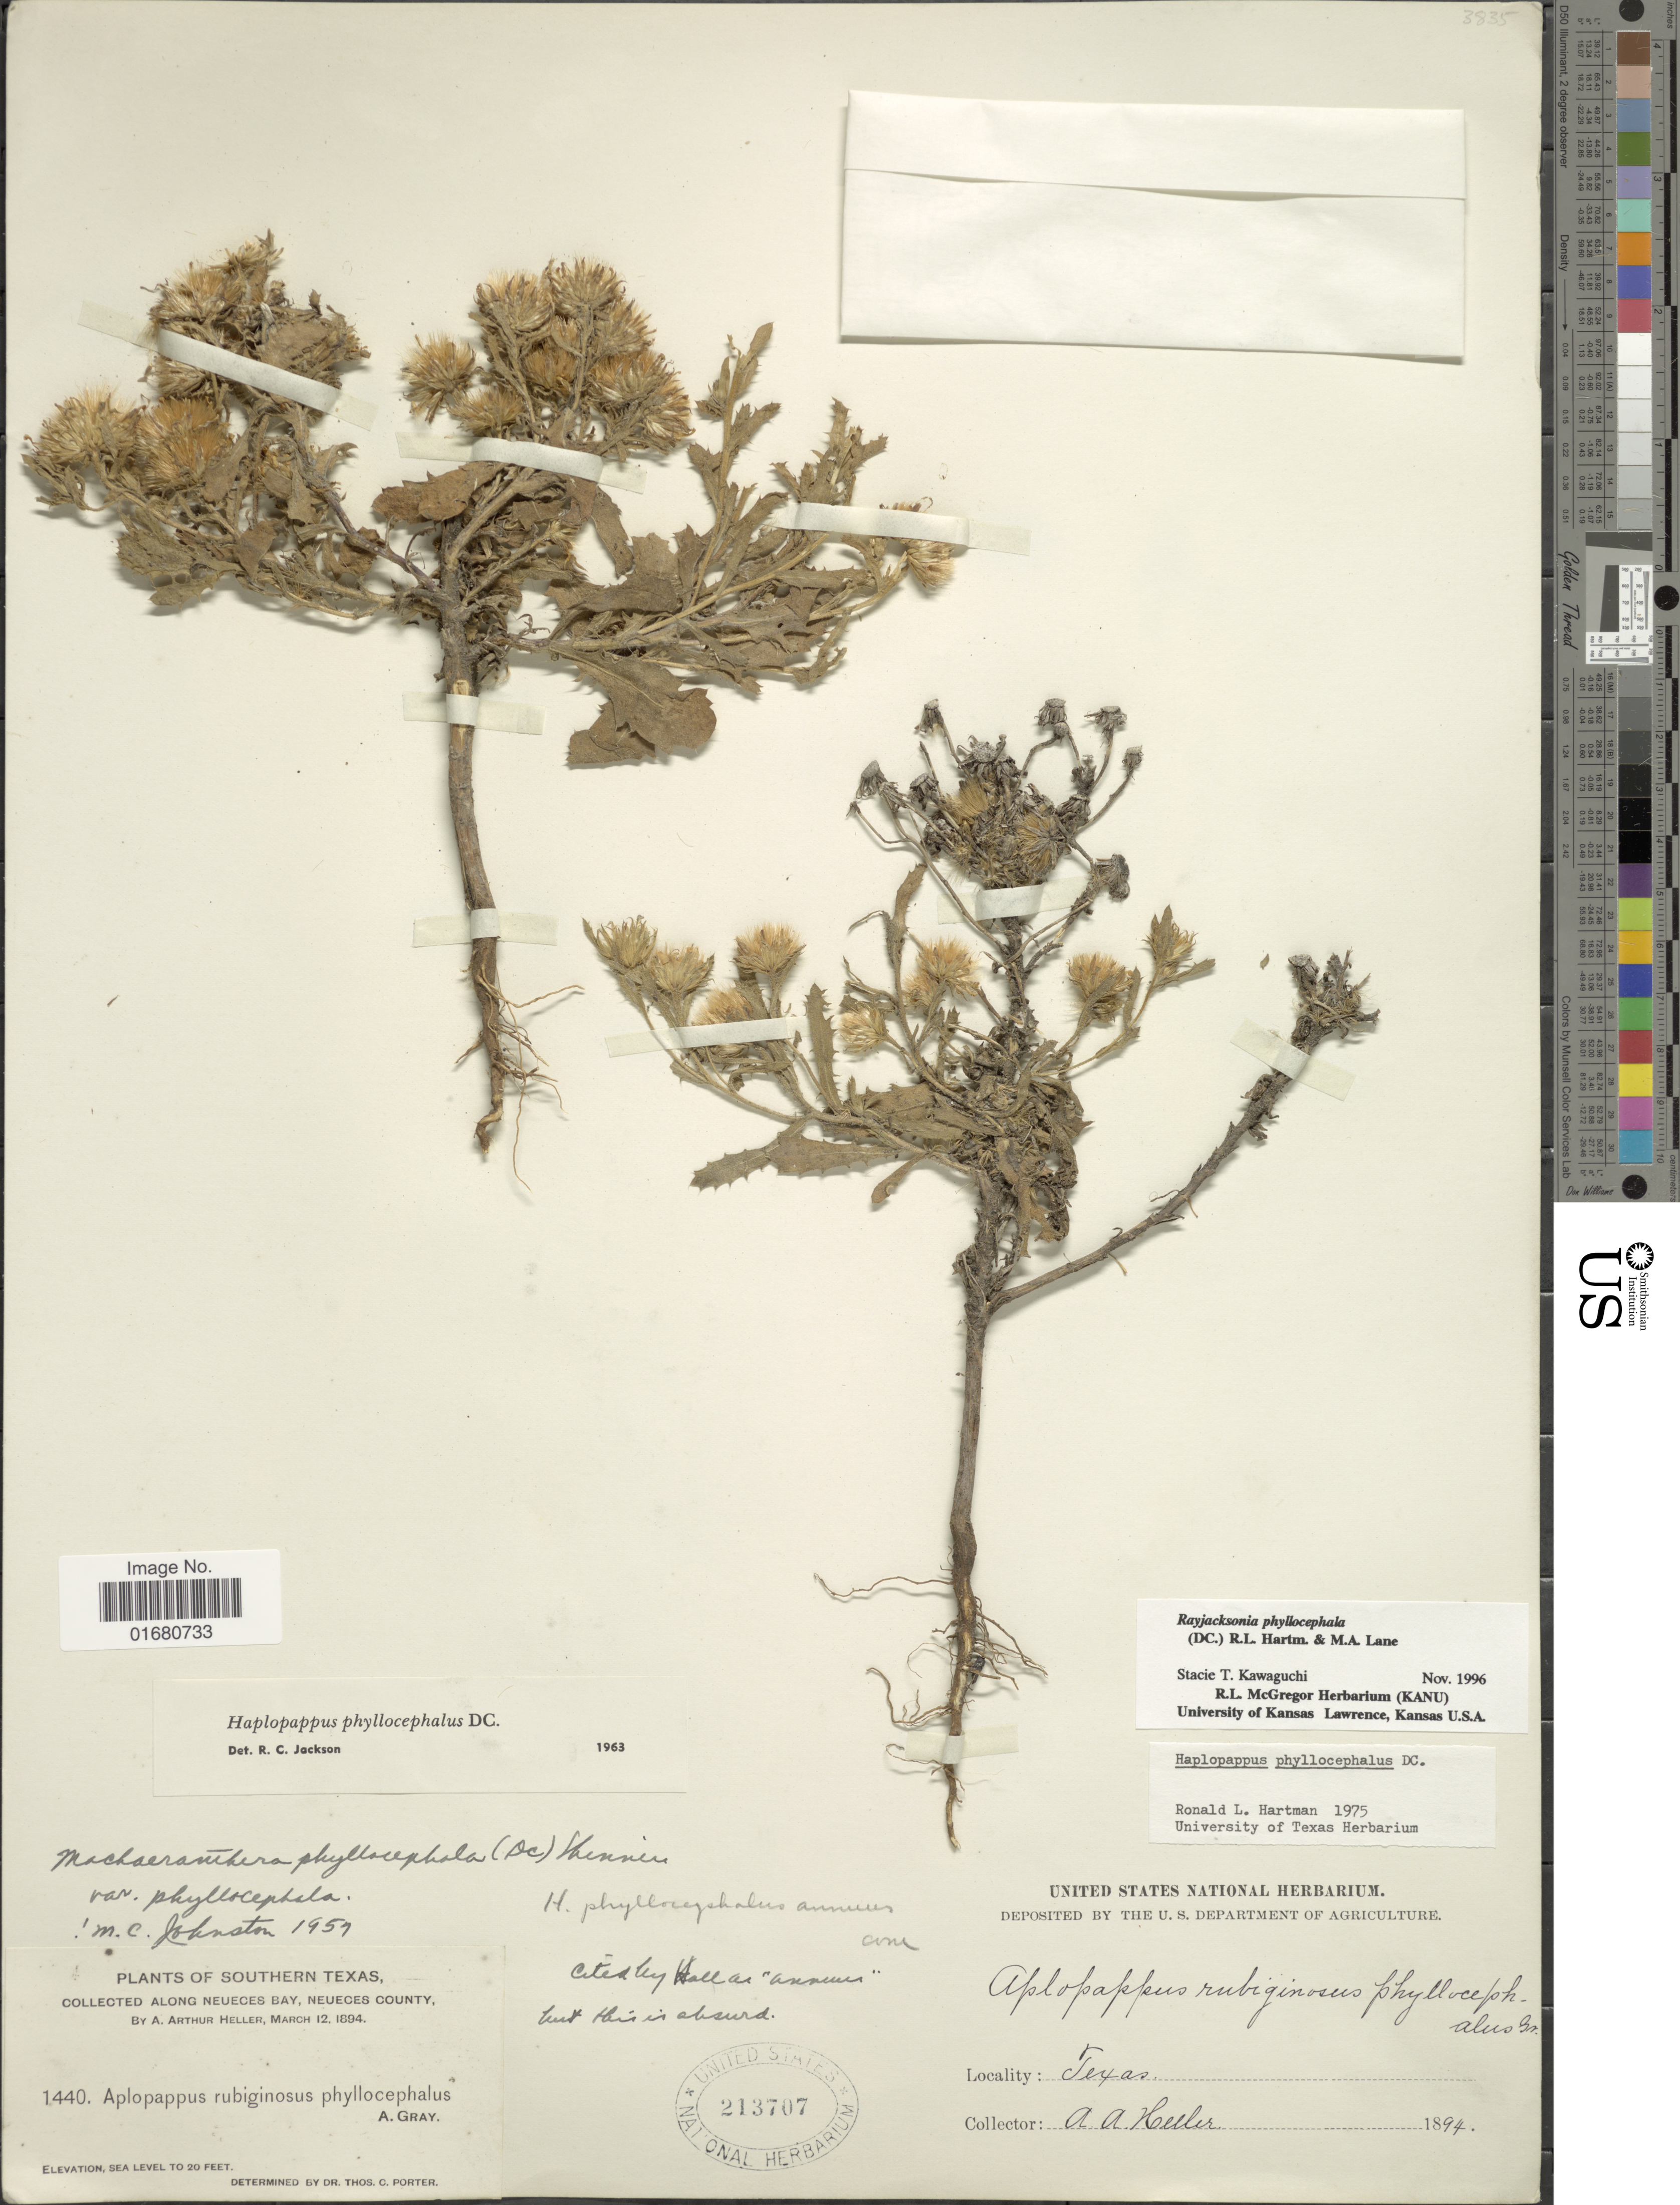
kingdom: Plantae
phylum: Tracheophyta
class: Magnoliopsida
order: Asterales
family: Asteraceae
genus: Rayjacksonia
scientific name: Rayjacksonia phyllocephala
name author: (DC.) R.L. Hartm. & M.A. Lane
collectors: A. A. Heller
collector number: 1440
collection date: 1894-03-12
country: United States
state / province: Texas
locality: Southern Texas, Along Neueces Bay, Neueces County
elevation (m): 6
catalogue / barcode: US 213707